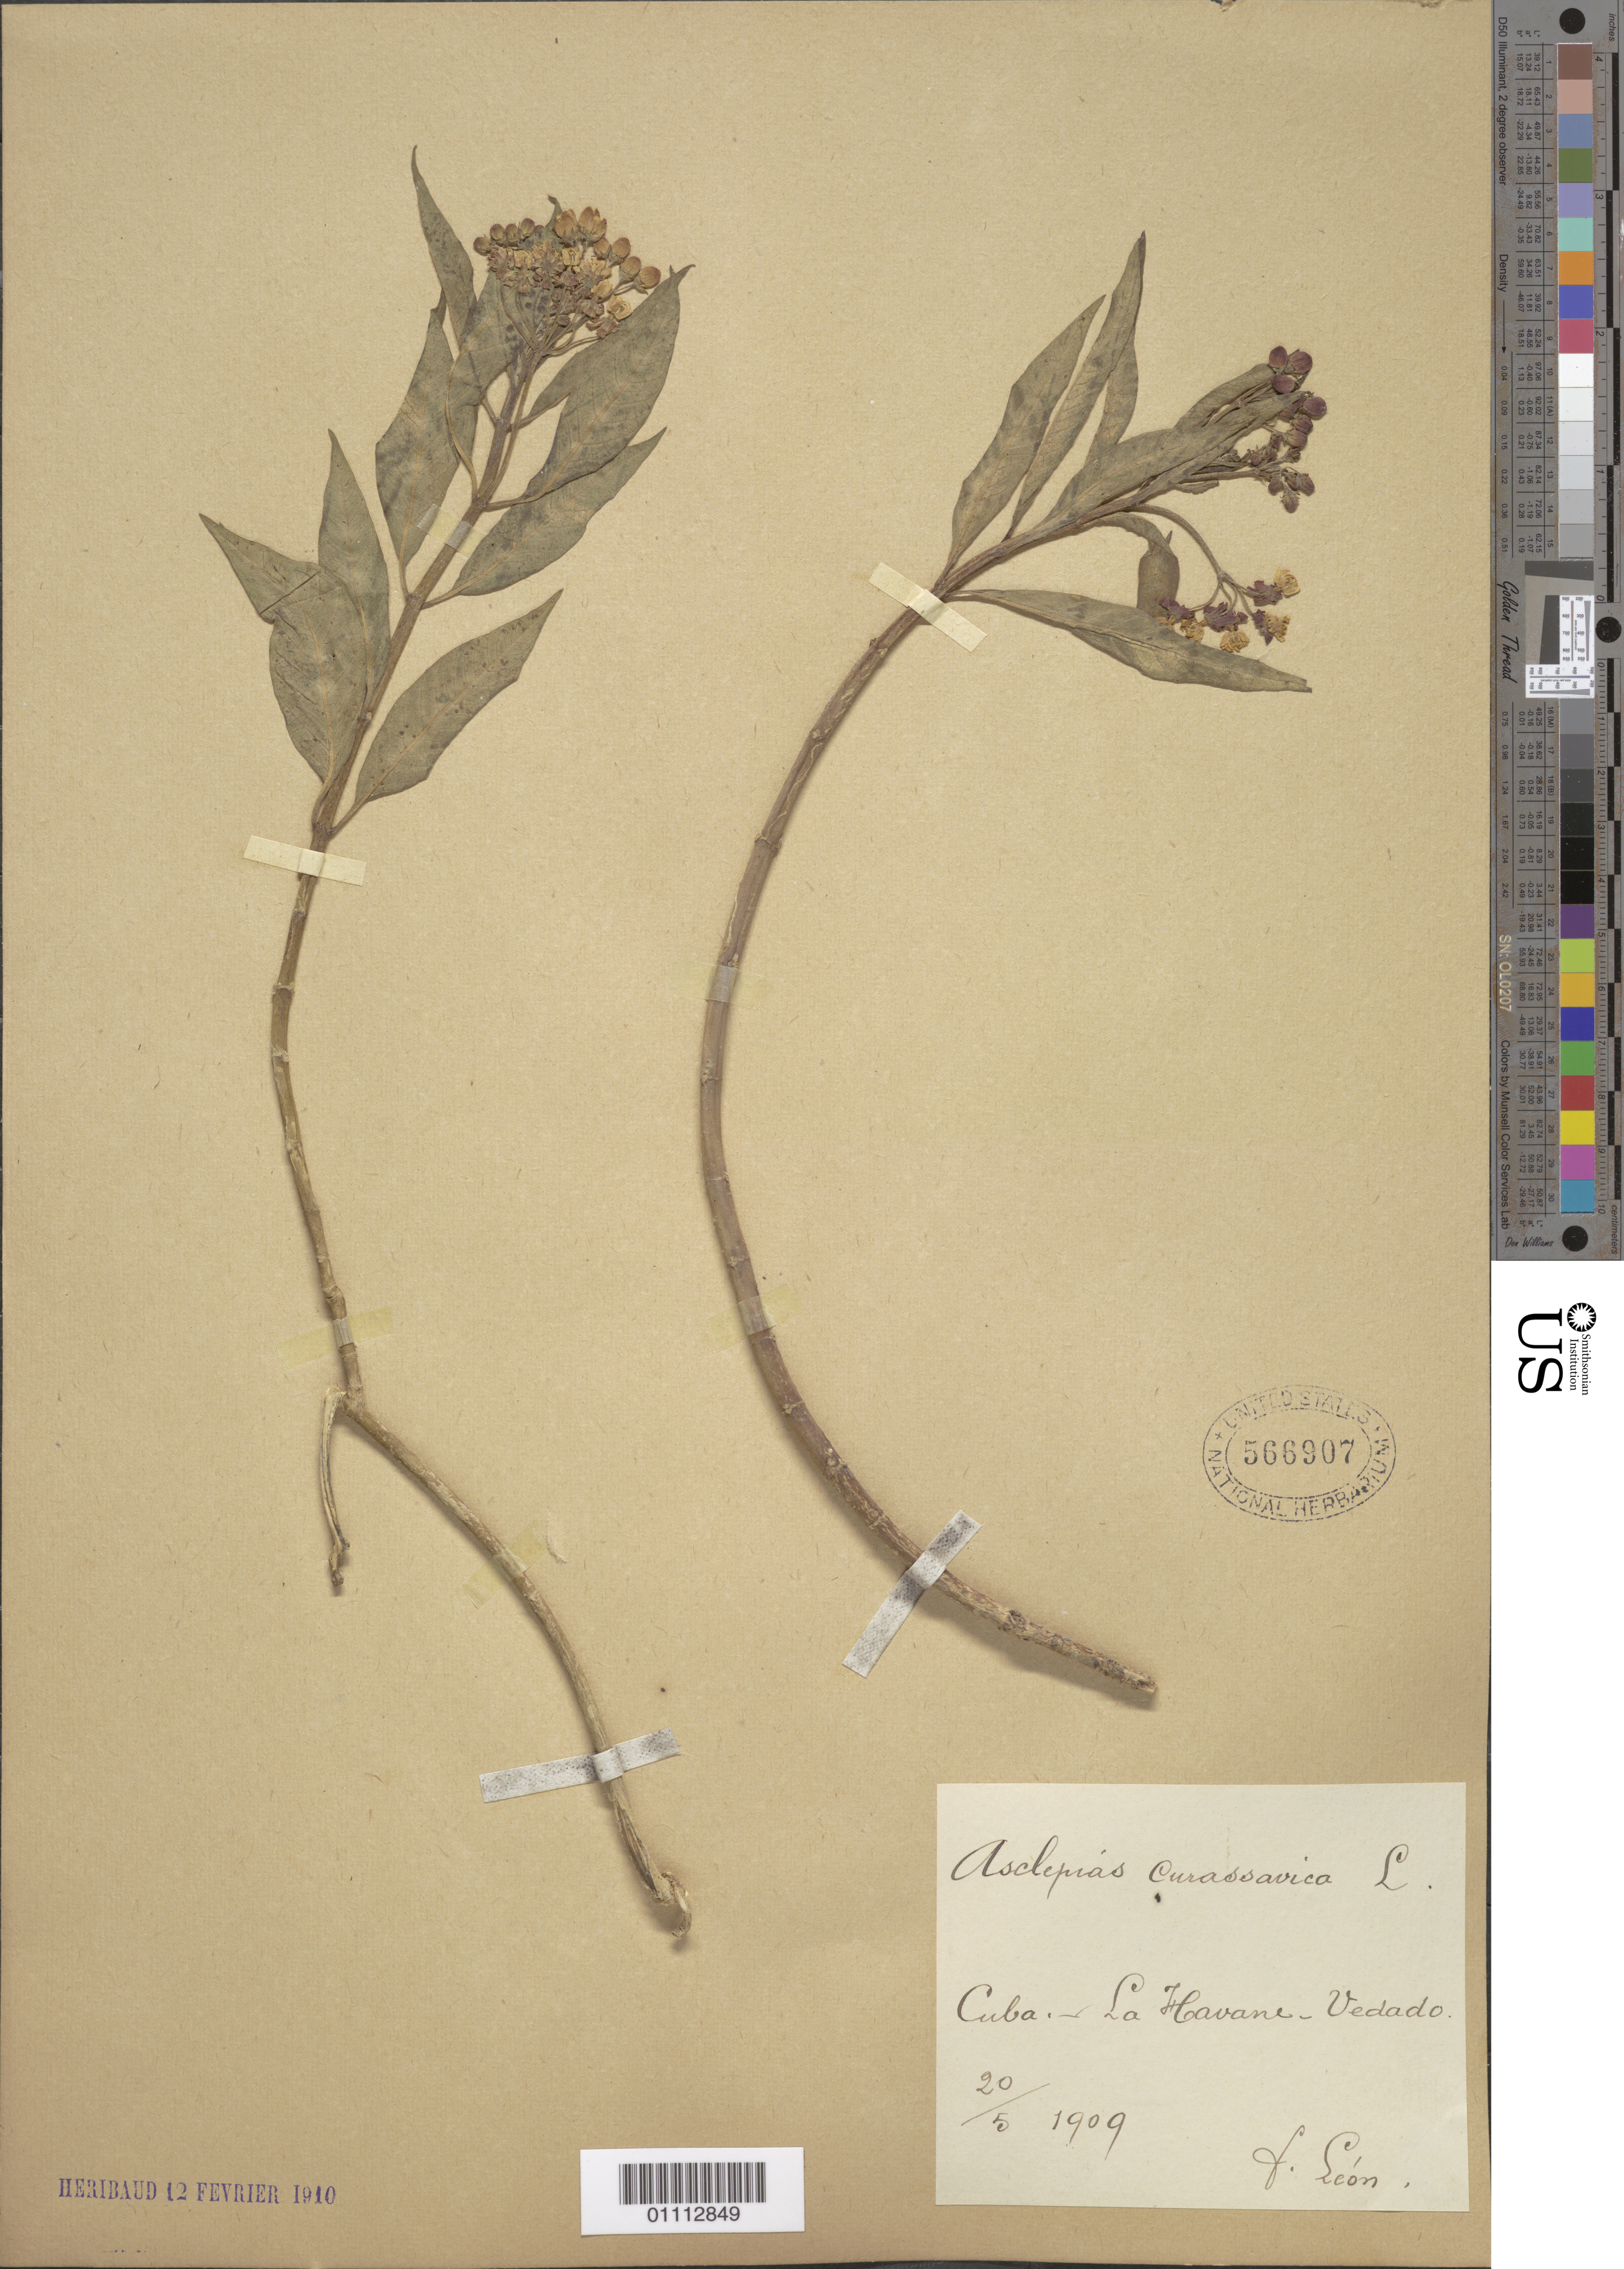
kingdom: Plantae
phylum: Tracheophyta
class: Magnoliopsida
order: Gentianales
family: Apocynaceae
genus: Asclepias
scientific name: Asclepias curassavica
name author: L.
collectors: Bro. León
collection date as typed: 20 May 1909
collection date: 1909-05-20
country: Cuba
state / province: La Habana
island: Cuba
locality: Vedado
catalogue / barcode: US 566907